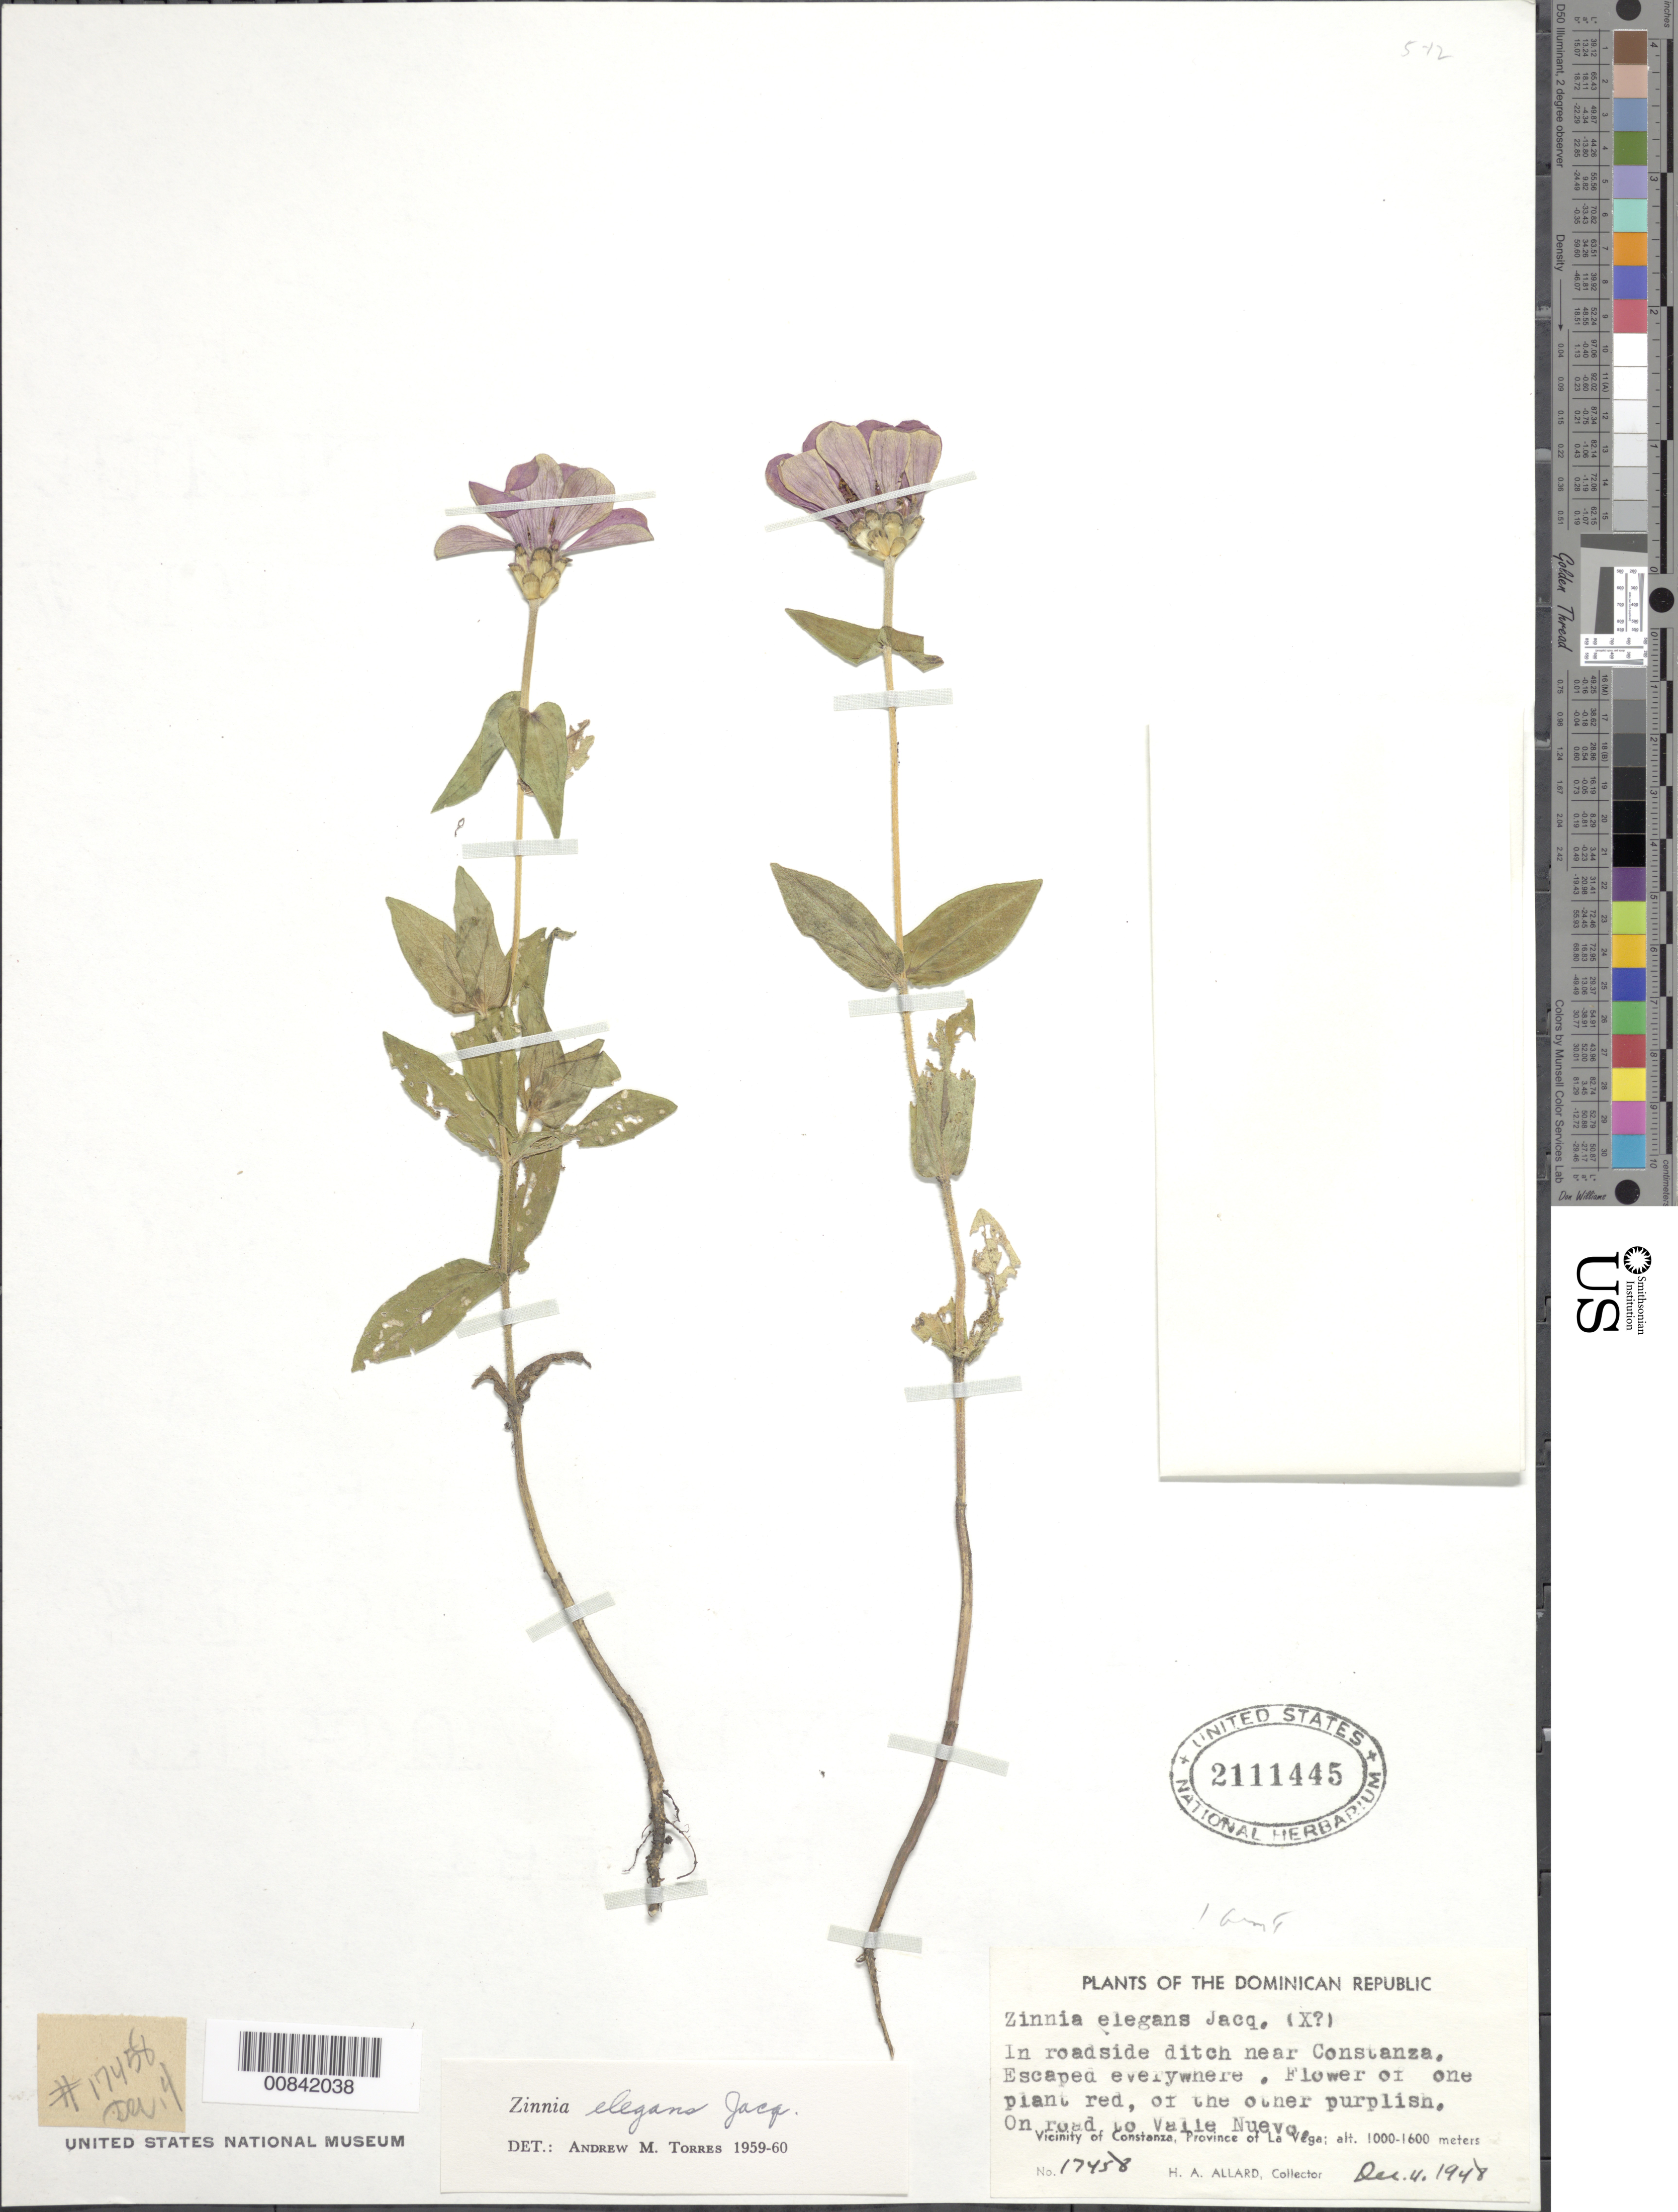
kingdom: Plantae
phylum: Tracheophyta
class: Magnoliopsida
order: Asterales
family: Asteraceae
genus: Zinnia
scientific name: Zinnia elegans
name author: Jacq.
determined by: Torres, A. M.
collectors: H. A. Allard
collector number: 17458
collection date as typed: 04 Dec 1948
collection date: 1948-12-04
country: Dominican Republic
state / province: La Vega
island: Hispaniola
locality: Vicinity of Constanza, near city on road to Valle Nuevo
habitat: Roadside ditch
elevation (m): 1000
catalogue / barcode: US 2111445